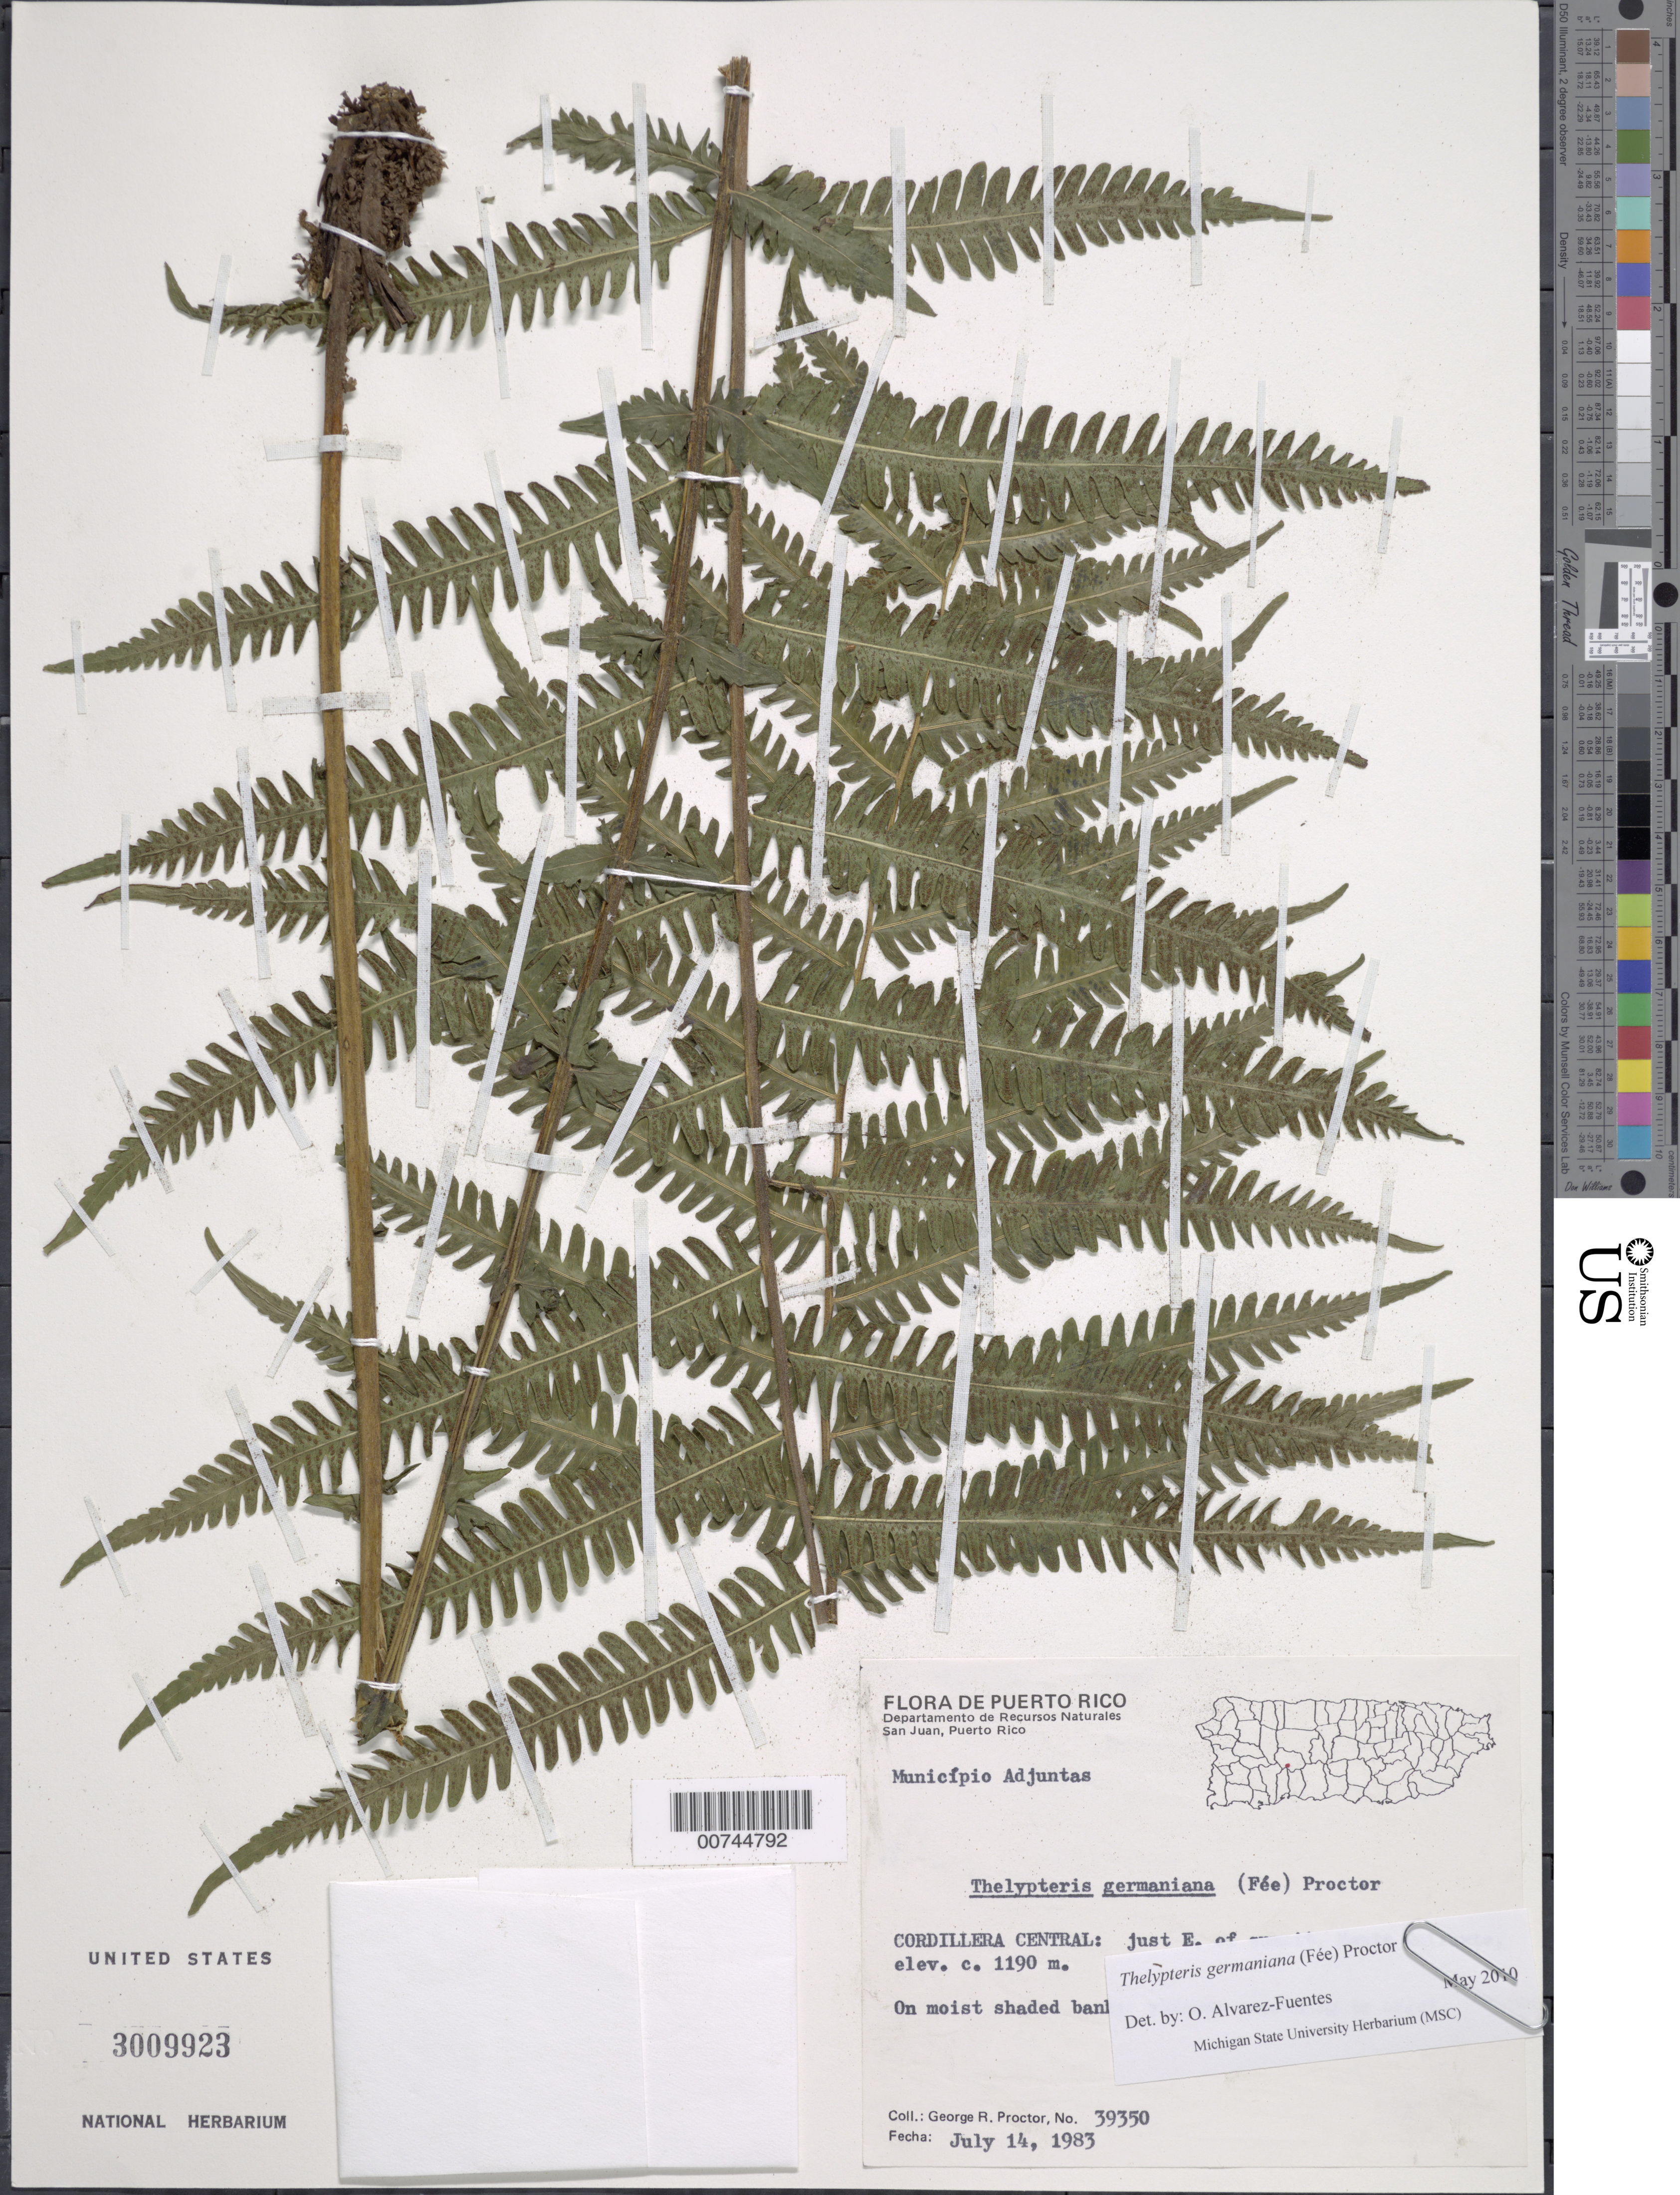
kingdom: Plantae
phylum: Tracheophyta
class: Polypodiopsida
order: Polypodiales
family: Thelypteridaceae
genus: Amauropelta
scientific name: Amauropelta germaniana (Fée) comb. nov., ined. 2015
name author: (Fée)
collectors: G. R. Proctor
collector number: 39350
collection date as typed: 14 Jul 1983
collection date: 1983-07-14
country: Puerto Rico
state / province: Adjuntas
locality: Cordillera Central: just E. of summit, Monte Guilarte. Municipio Adjuntas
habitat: On moist shaded bank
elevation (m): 1190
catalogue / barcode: US 3009923